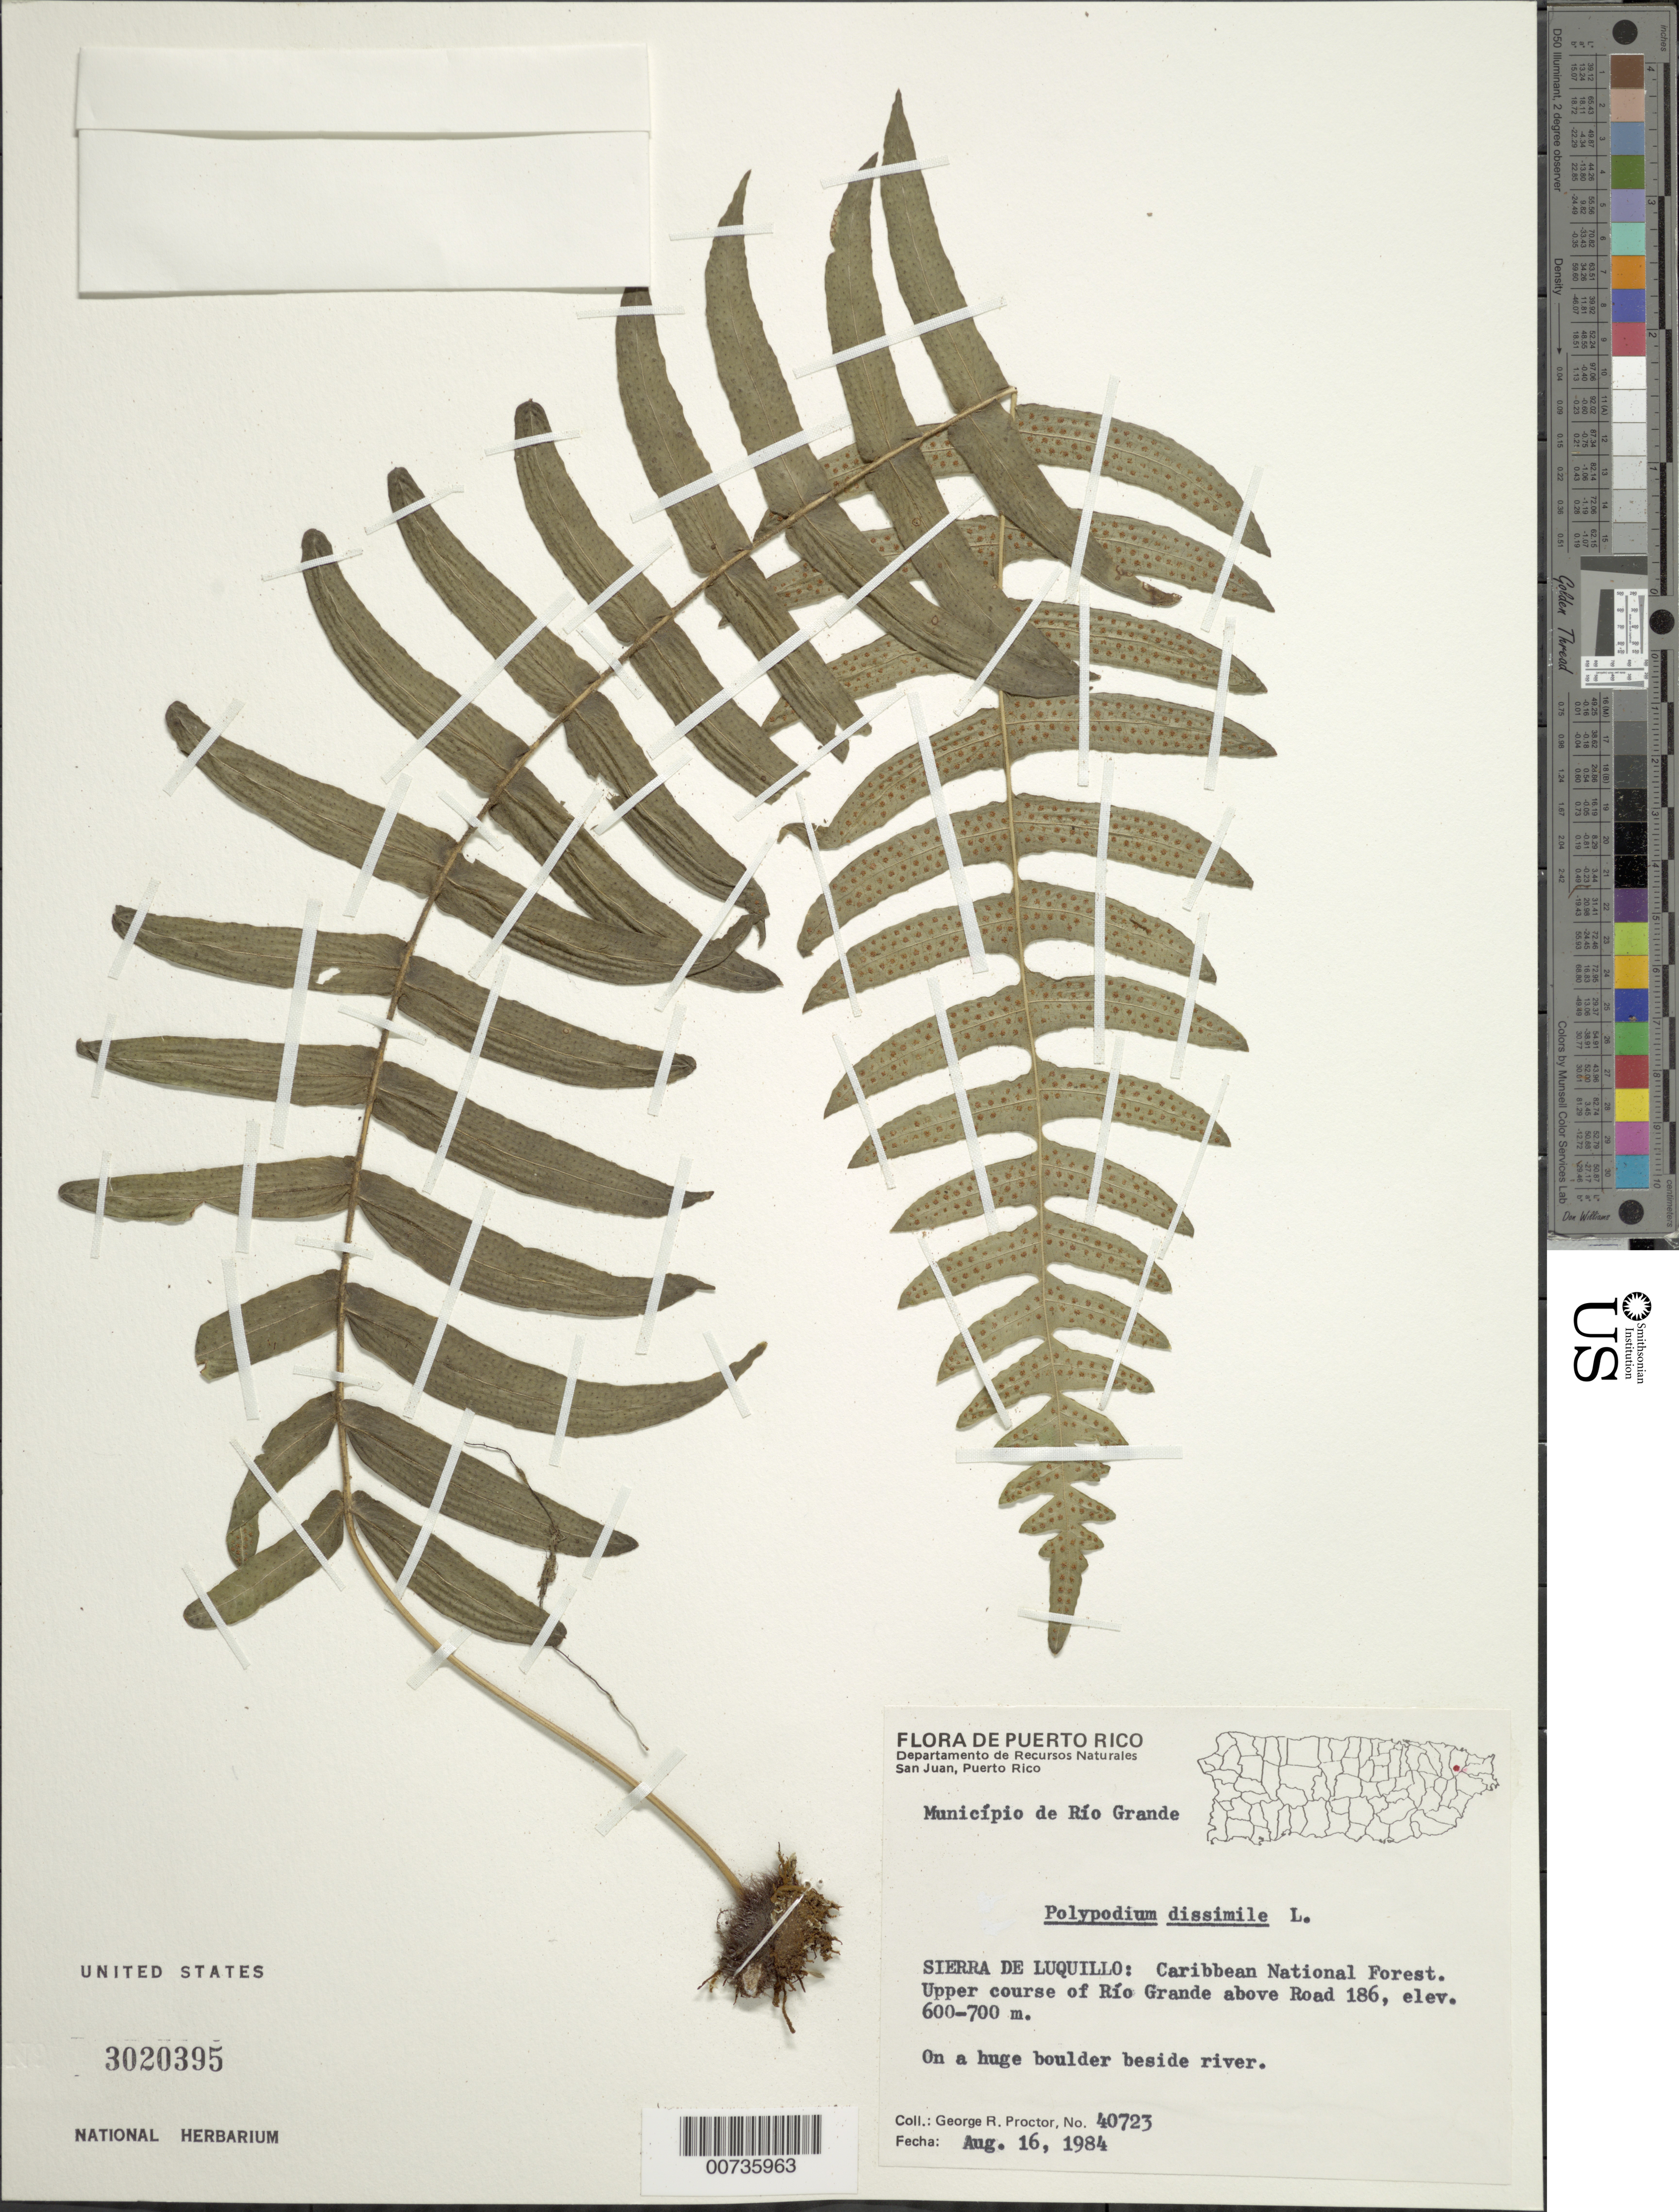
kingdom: Plantae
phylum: Tracheophyta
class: Polypodiopsida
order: Polypodiales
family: Polypodiaceae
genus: Polypodium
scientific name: Polypodium dulce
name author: Poir.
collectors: G. R. Proctor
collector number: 40723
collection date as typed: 16 Aug 1984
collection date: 1984-08-16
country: Puerto Rico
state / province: Río Grande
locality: Mun. Río Grande, Sierra de Luquillo: Carib. Natl. Forest, upper course of Río Grande above road 186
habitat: On a huge boulder beside river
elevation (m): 600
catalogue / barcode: US 3020395